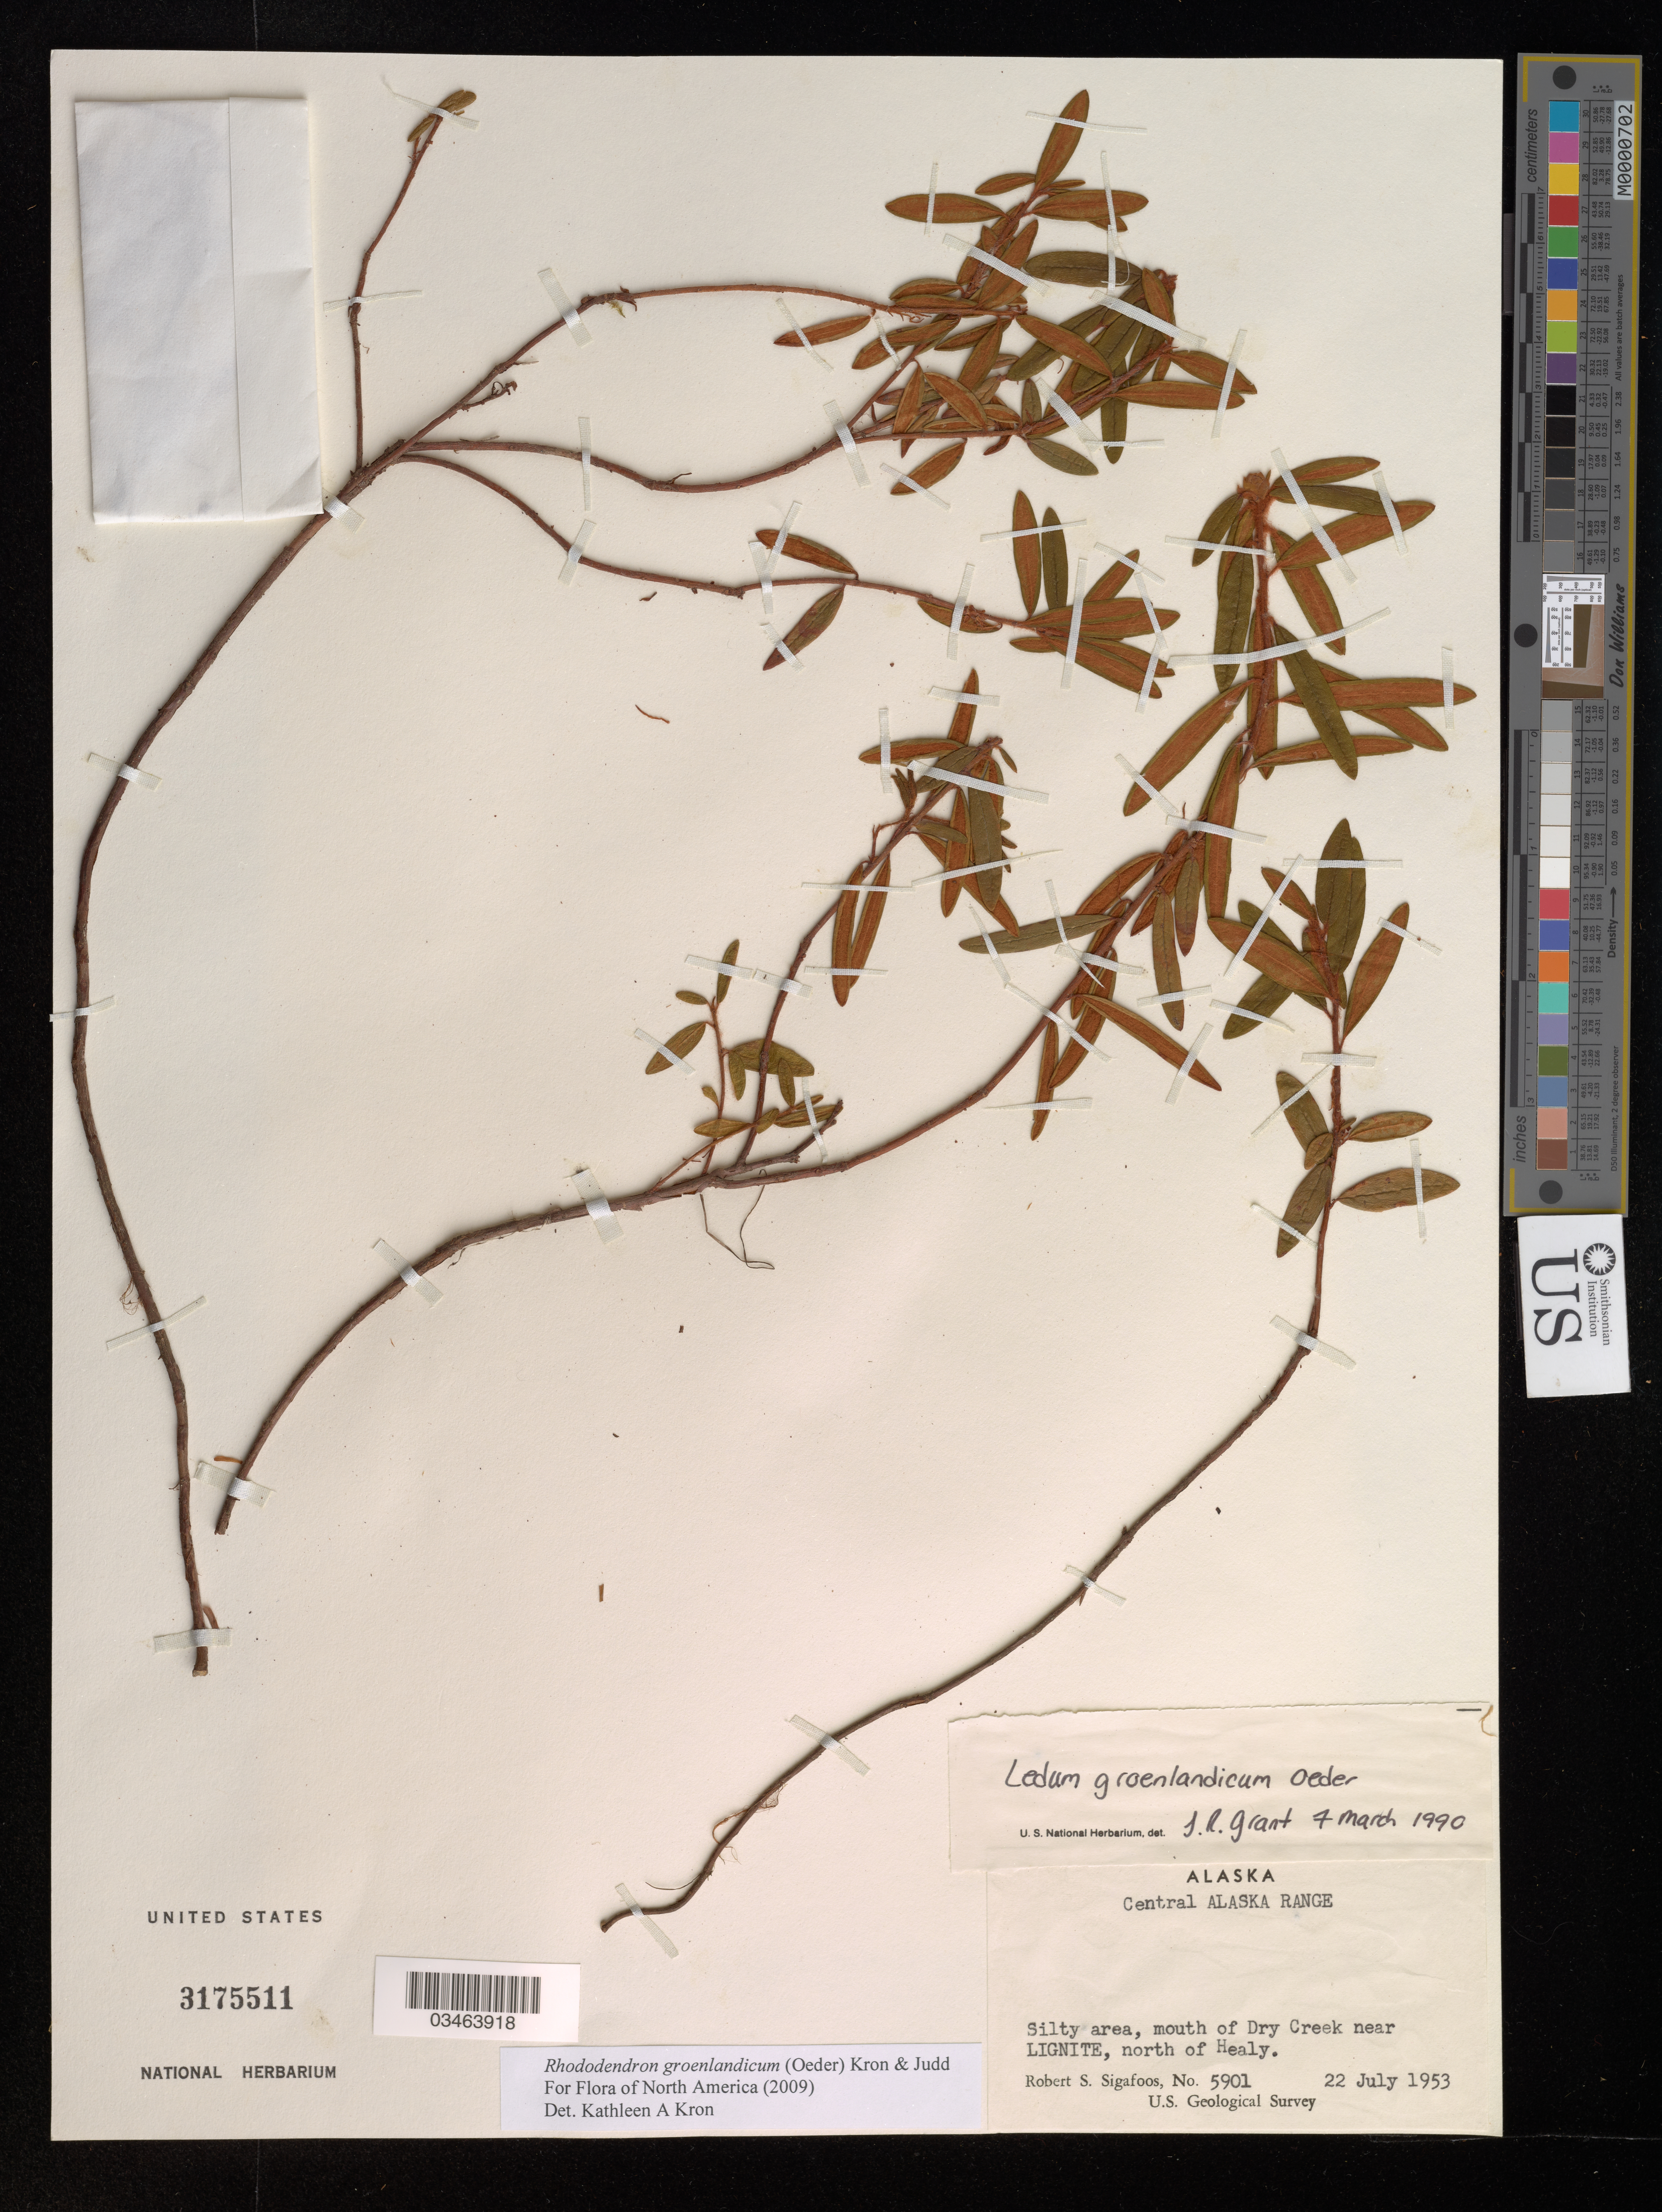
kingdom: Plantae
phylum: Tracheophyta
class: Magnoliopsida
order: Ericales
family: Ericaceae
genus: Rhododendron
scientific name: Rhododendron groenlandicum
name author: (Oeder) Kron & Judd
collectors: R. Sigafoos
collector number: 5901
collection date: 1953-07-22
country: United States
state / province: Alaska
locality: Central Alaska Range. Silty area, mouth of Dry Creek near Lignite, north of Healy. U.S. Geological Survey.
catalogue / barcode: US 3175511